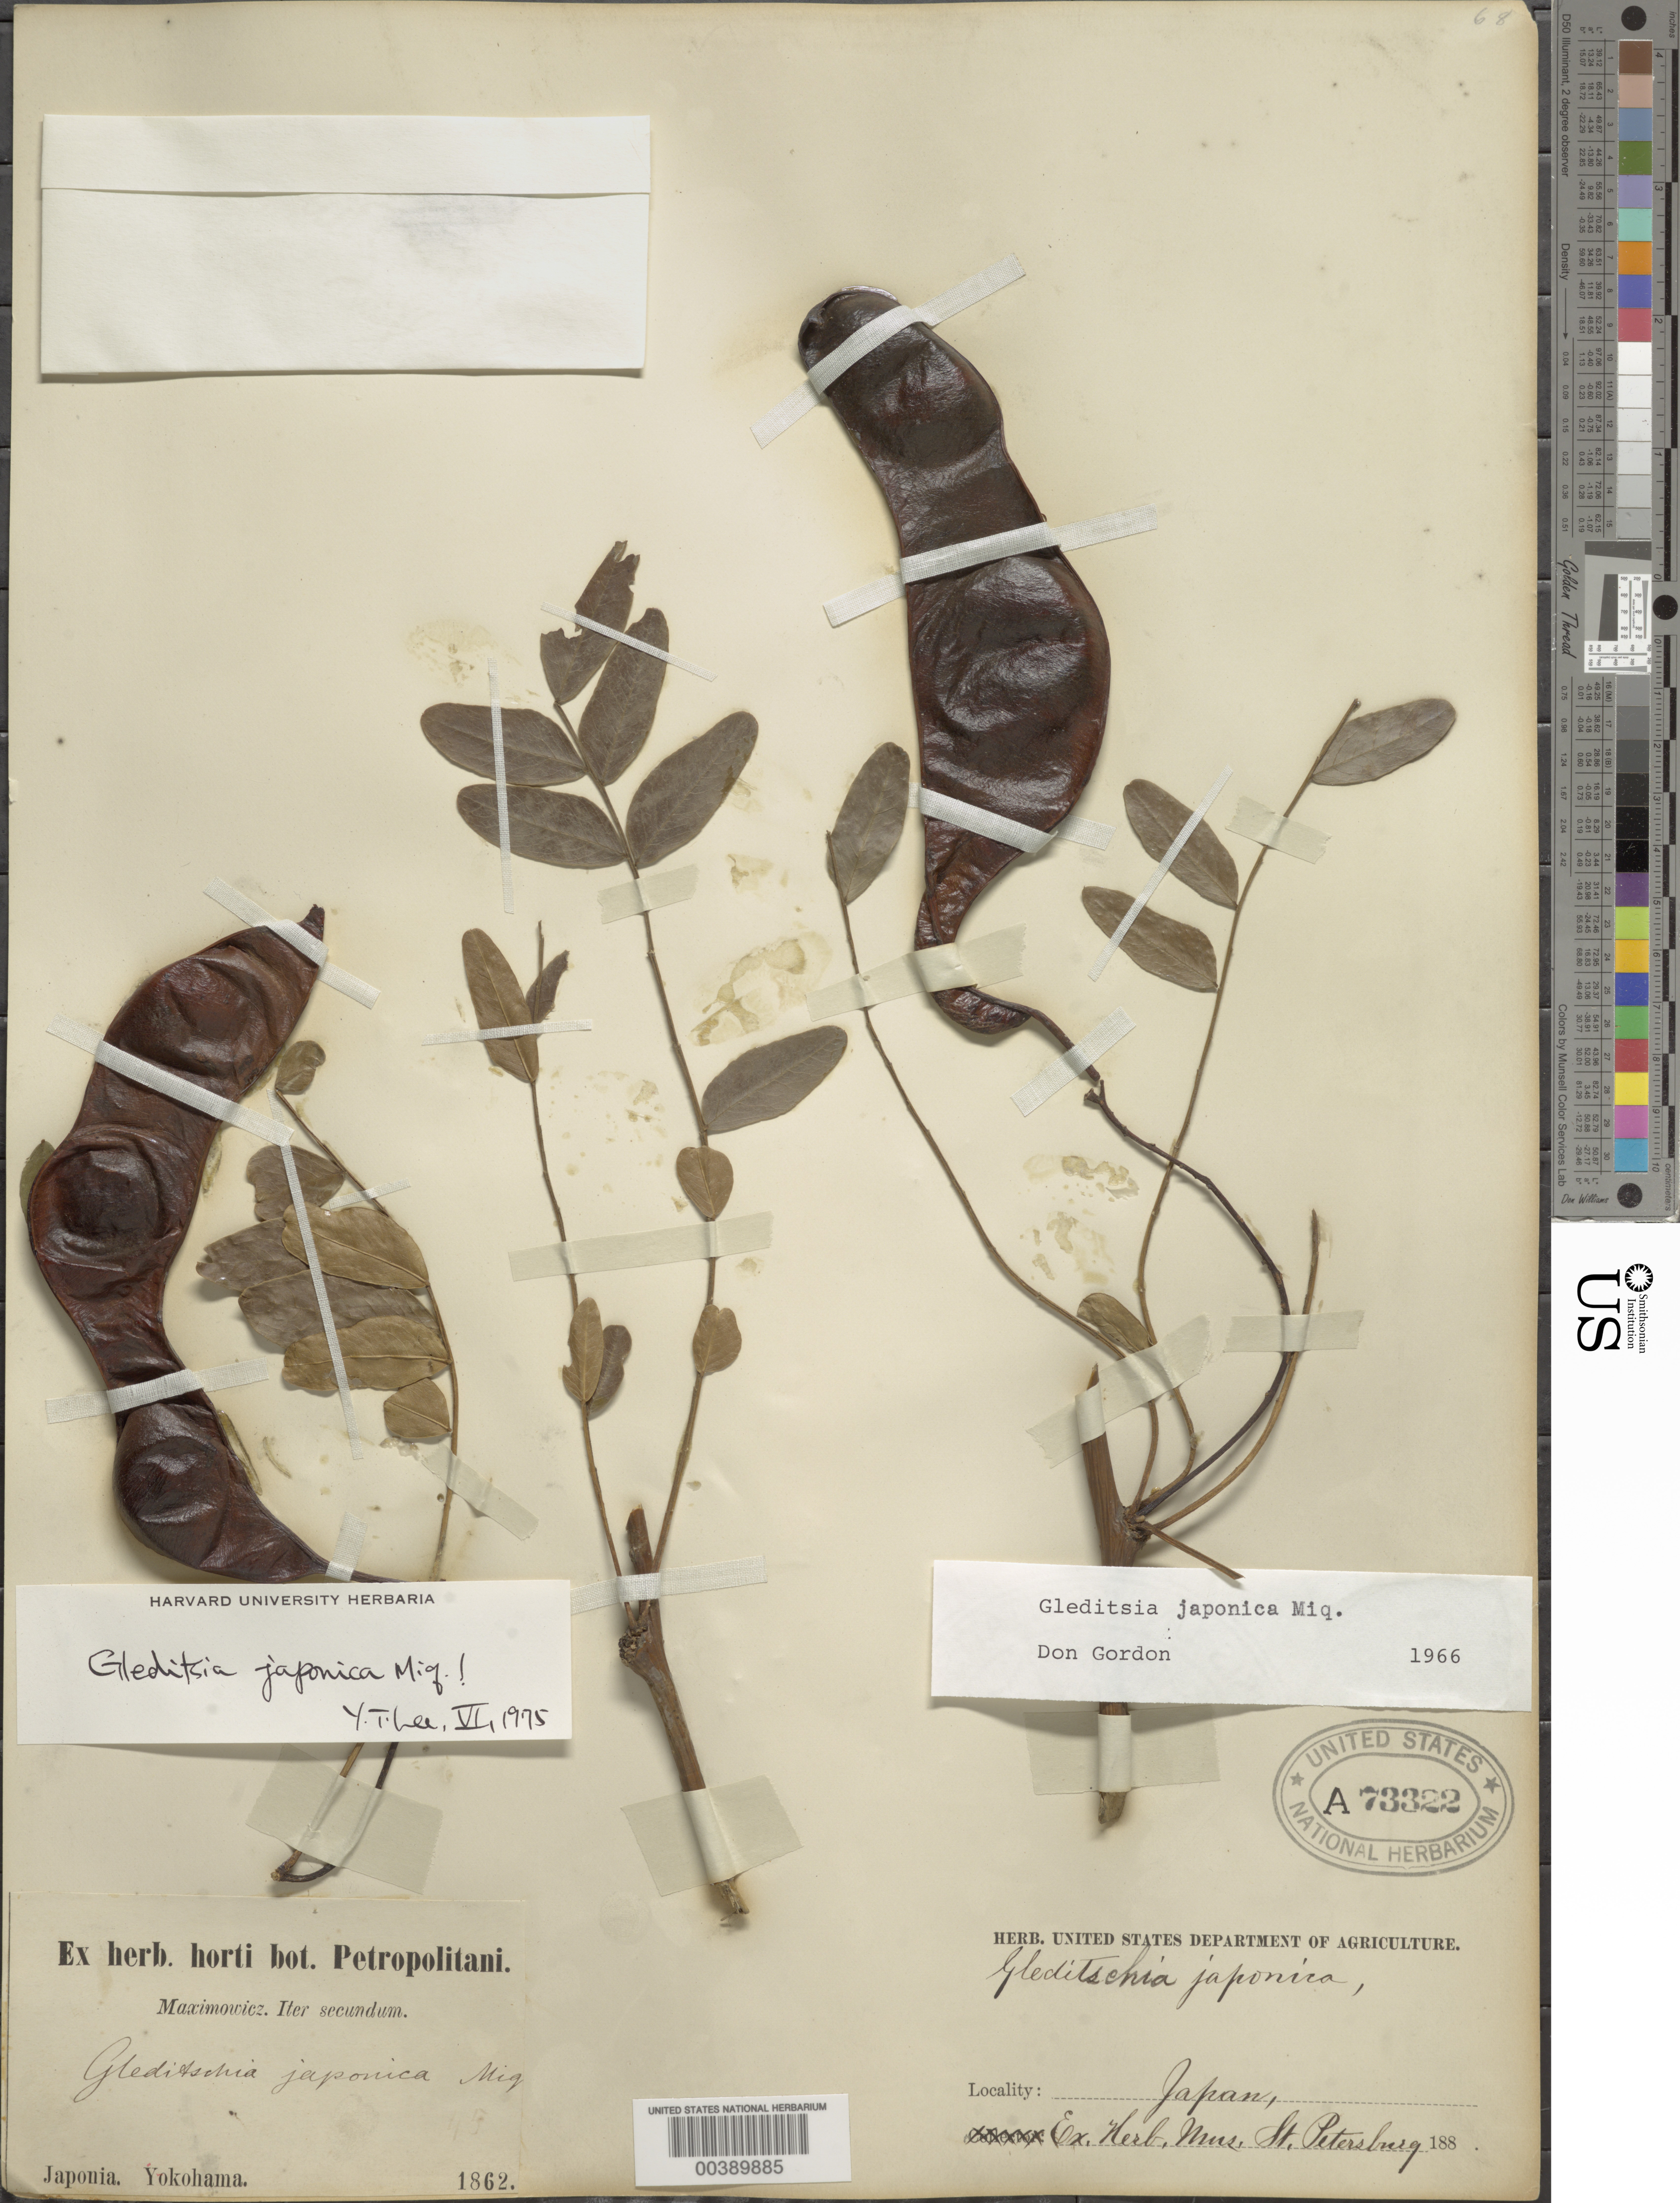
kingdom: Plantae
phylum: Tracheophyta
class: Magnoliopsida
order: Fabales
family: Fabaceae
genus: Gleditsia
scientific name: Gleditsia japonica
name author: Miq.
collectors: ex herb. Mus. St. Petersburg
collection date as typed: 1862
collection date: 1862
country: Japan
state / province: Kanagawa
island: Honshu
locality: Yokohama.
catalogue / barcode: US 73322A